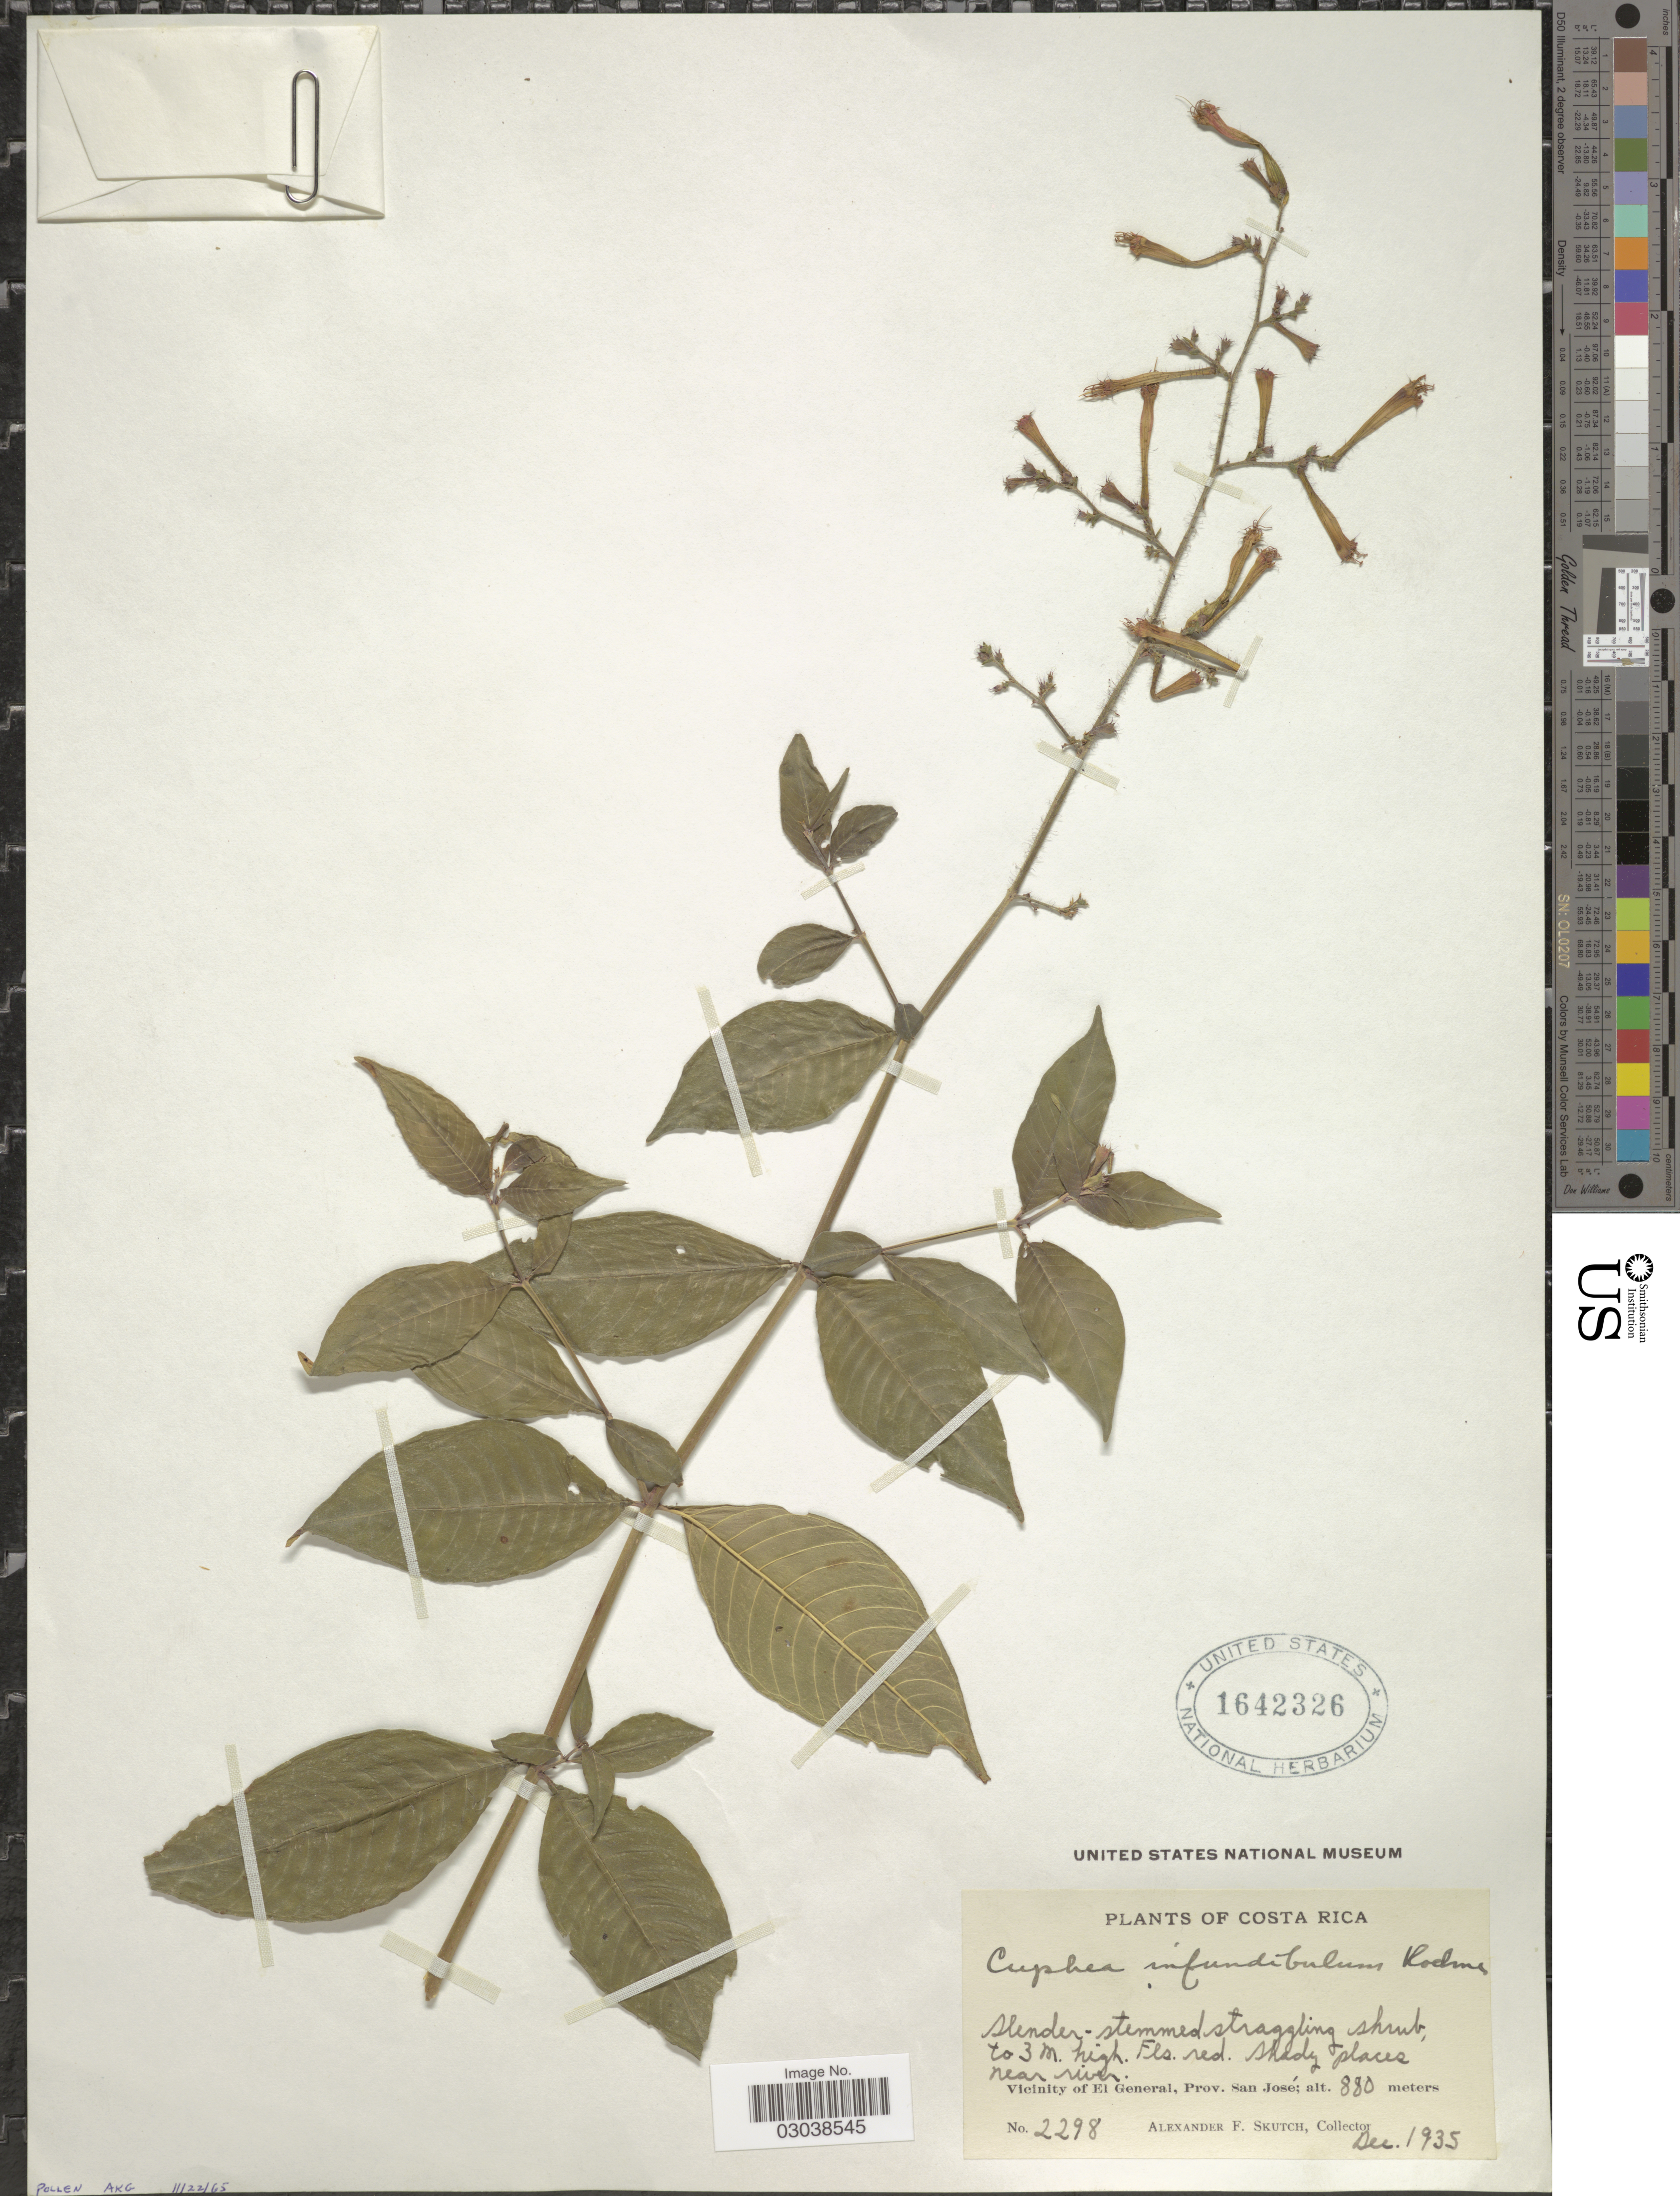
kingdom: Plantae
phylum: Tracheophyta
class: Magnoliopsida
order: Myrtales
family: Lythraceae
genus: Cuphea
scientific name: Cuphea infundibulum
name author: Koehne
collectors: A. F. Skutch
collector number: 2298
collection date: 1935-12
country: Costa Rica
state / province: San José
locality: Vicinity of El General, Prov. San José.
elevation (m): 880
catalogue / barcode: US 1642326